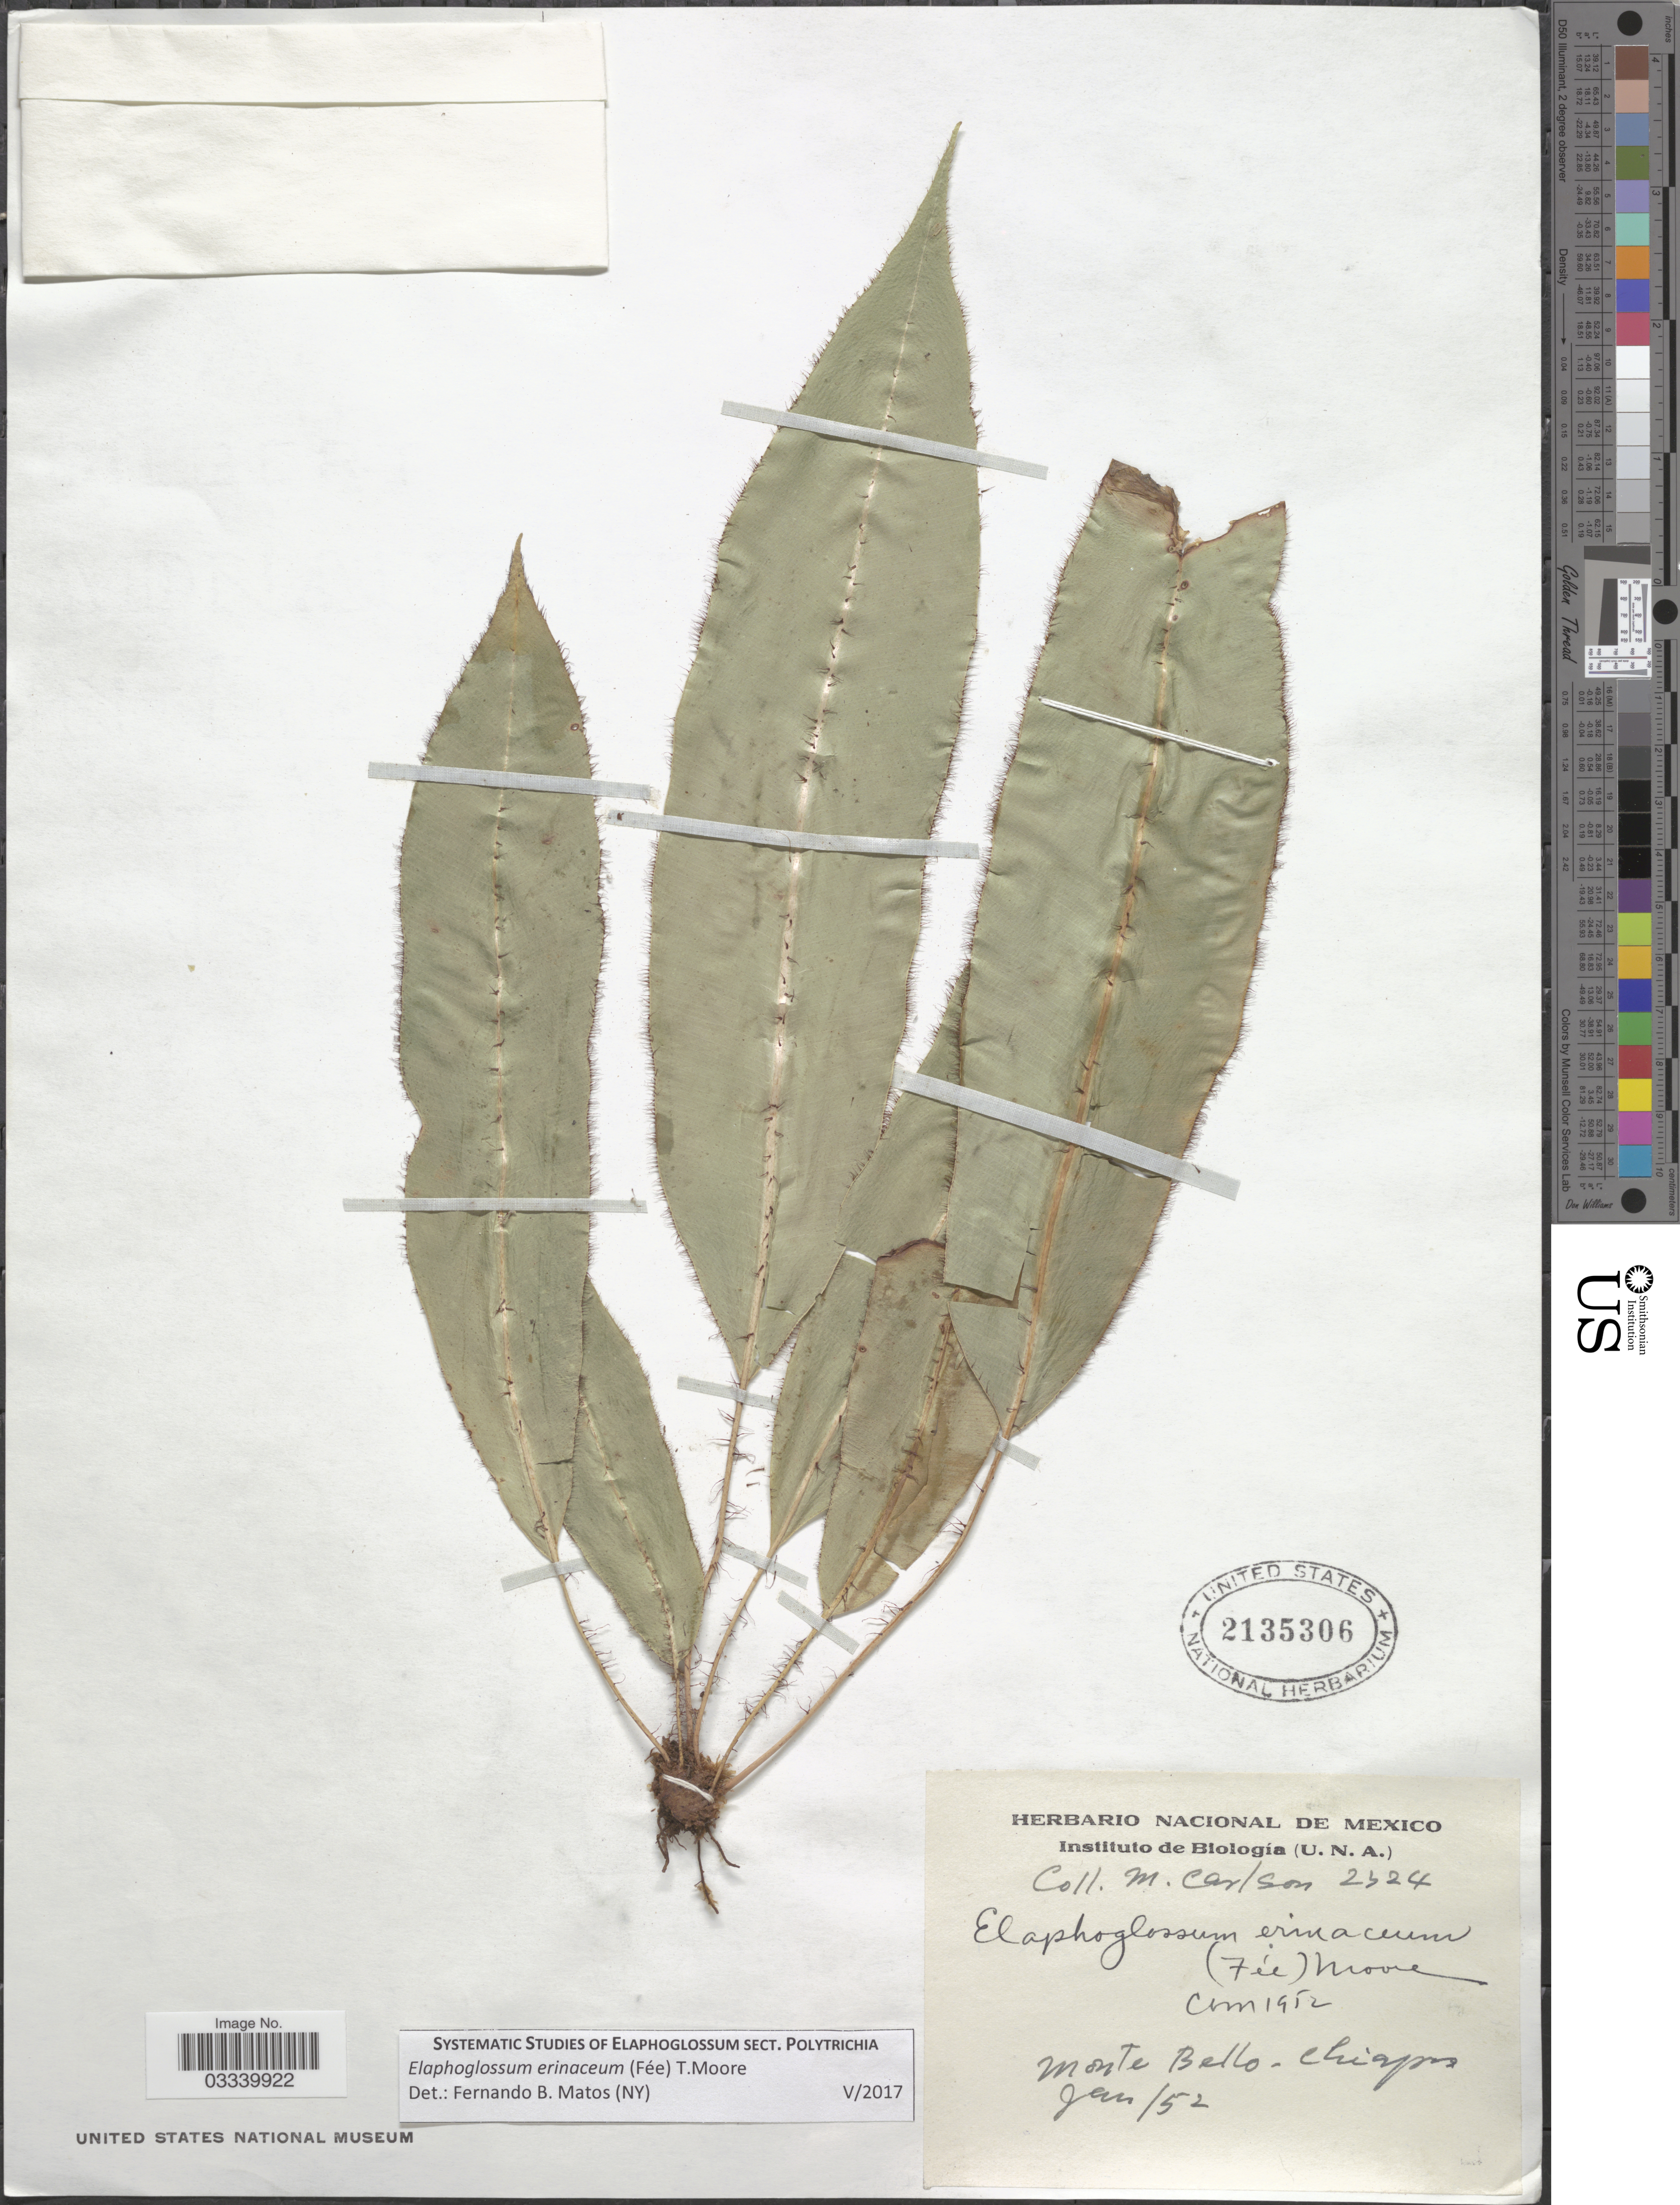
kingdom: Plantae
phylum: Tracheophyta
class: Polypodiopsida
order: Polypodiales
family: Dryopteridaceae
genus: Elaphoglossum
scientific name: Elaphoglossum erinaceum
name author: (Fée) T. Moore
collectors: M. Carlson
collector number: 2324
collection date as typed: Transcribed d/m/y: /1/52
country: Mexico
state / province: Chiapas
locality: Monte Bello.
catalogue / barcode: US 2135306